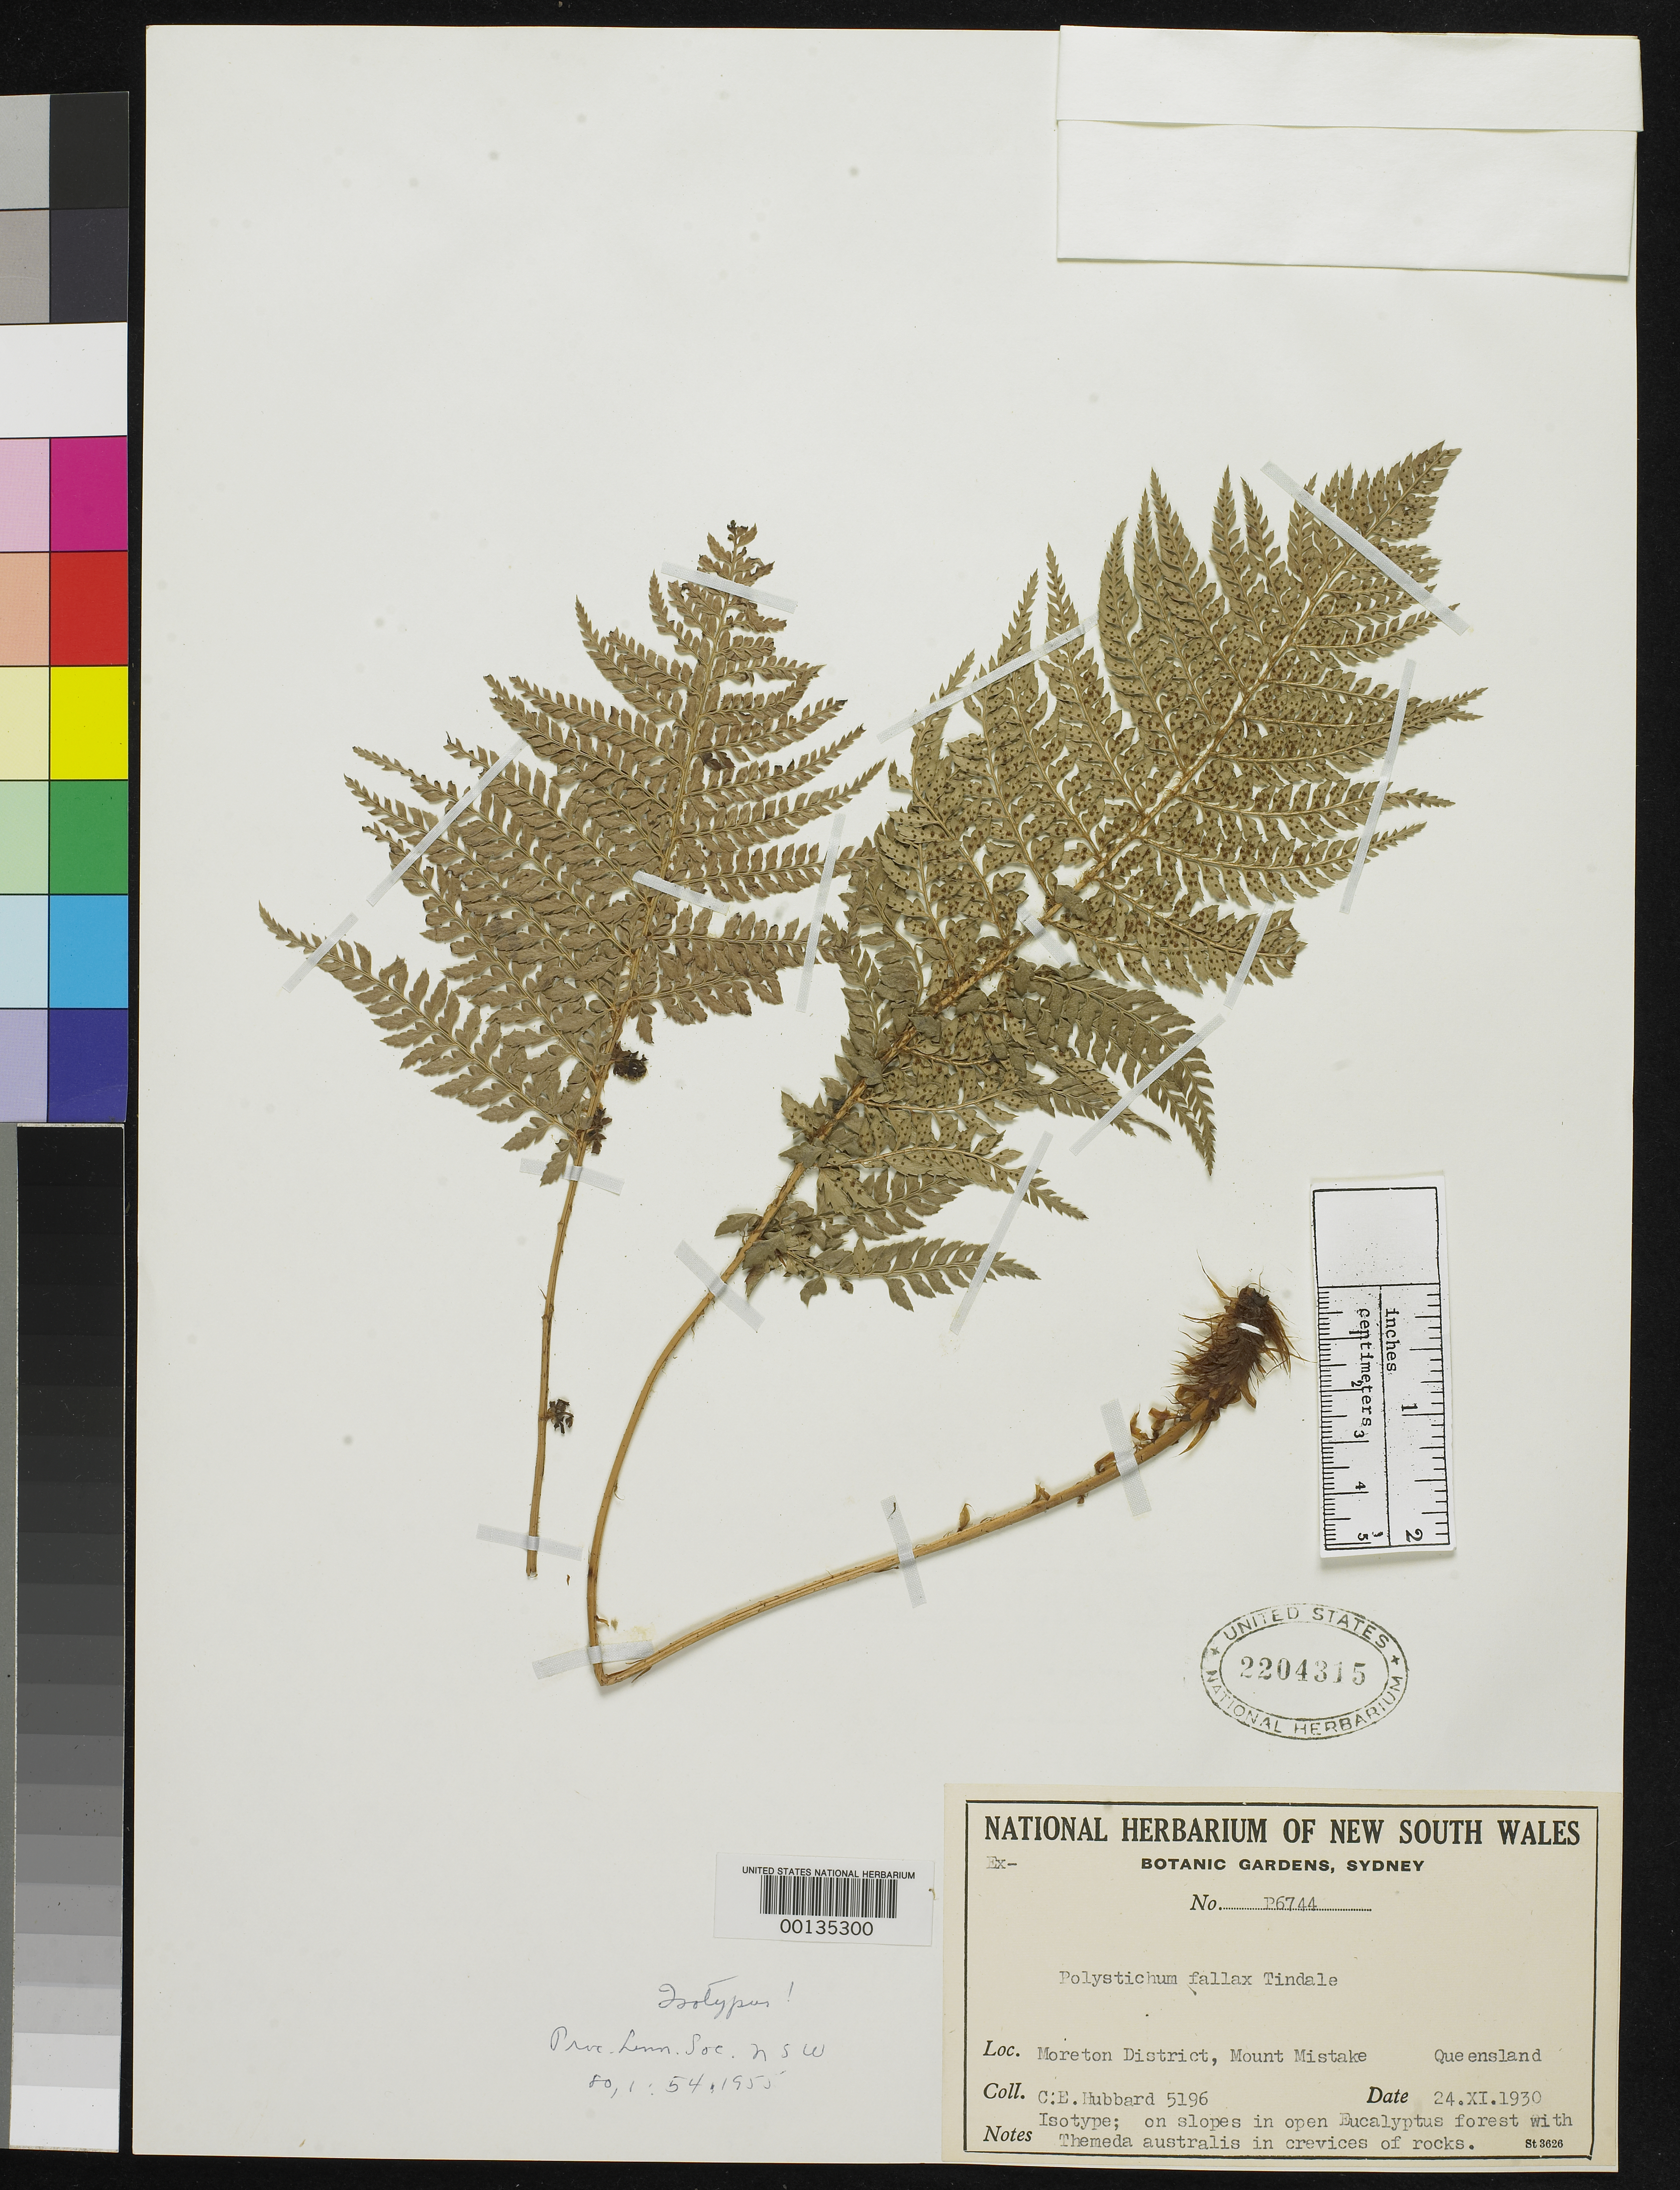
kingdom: Plantae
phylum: Tracheophyta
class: Polypodiopsida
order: Polypodiales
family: Dryopteridaceae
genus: Polystichum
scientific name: Polystichum fallax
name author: Tindale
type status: Isotype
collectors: C. E. Hubbard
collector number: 5196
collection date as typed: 24 Nov 1930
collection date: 1930-11-24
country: Australia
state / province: Queensland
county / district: Moreton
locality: Mt. Mistake.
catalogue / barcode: US 2204315